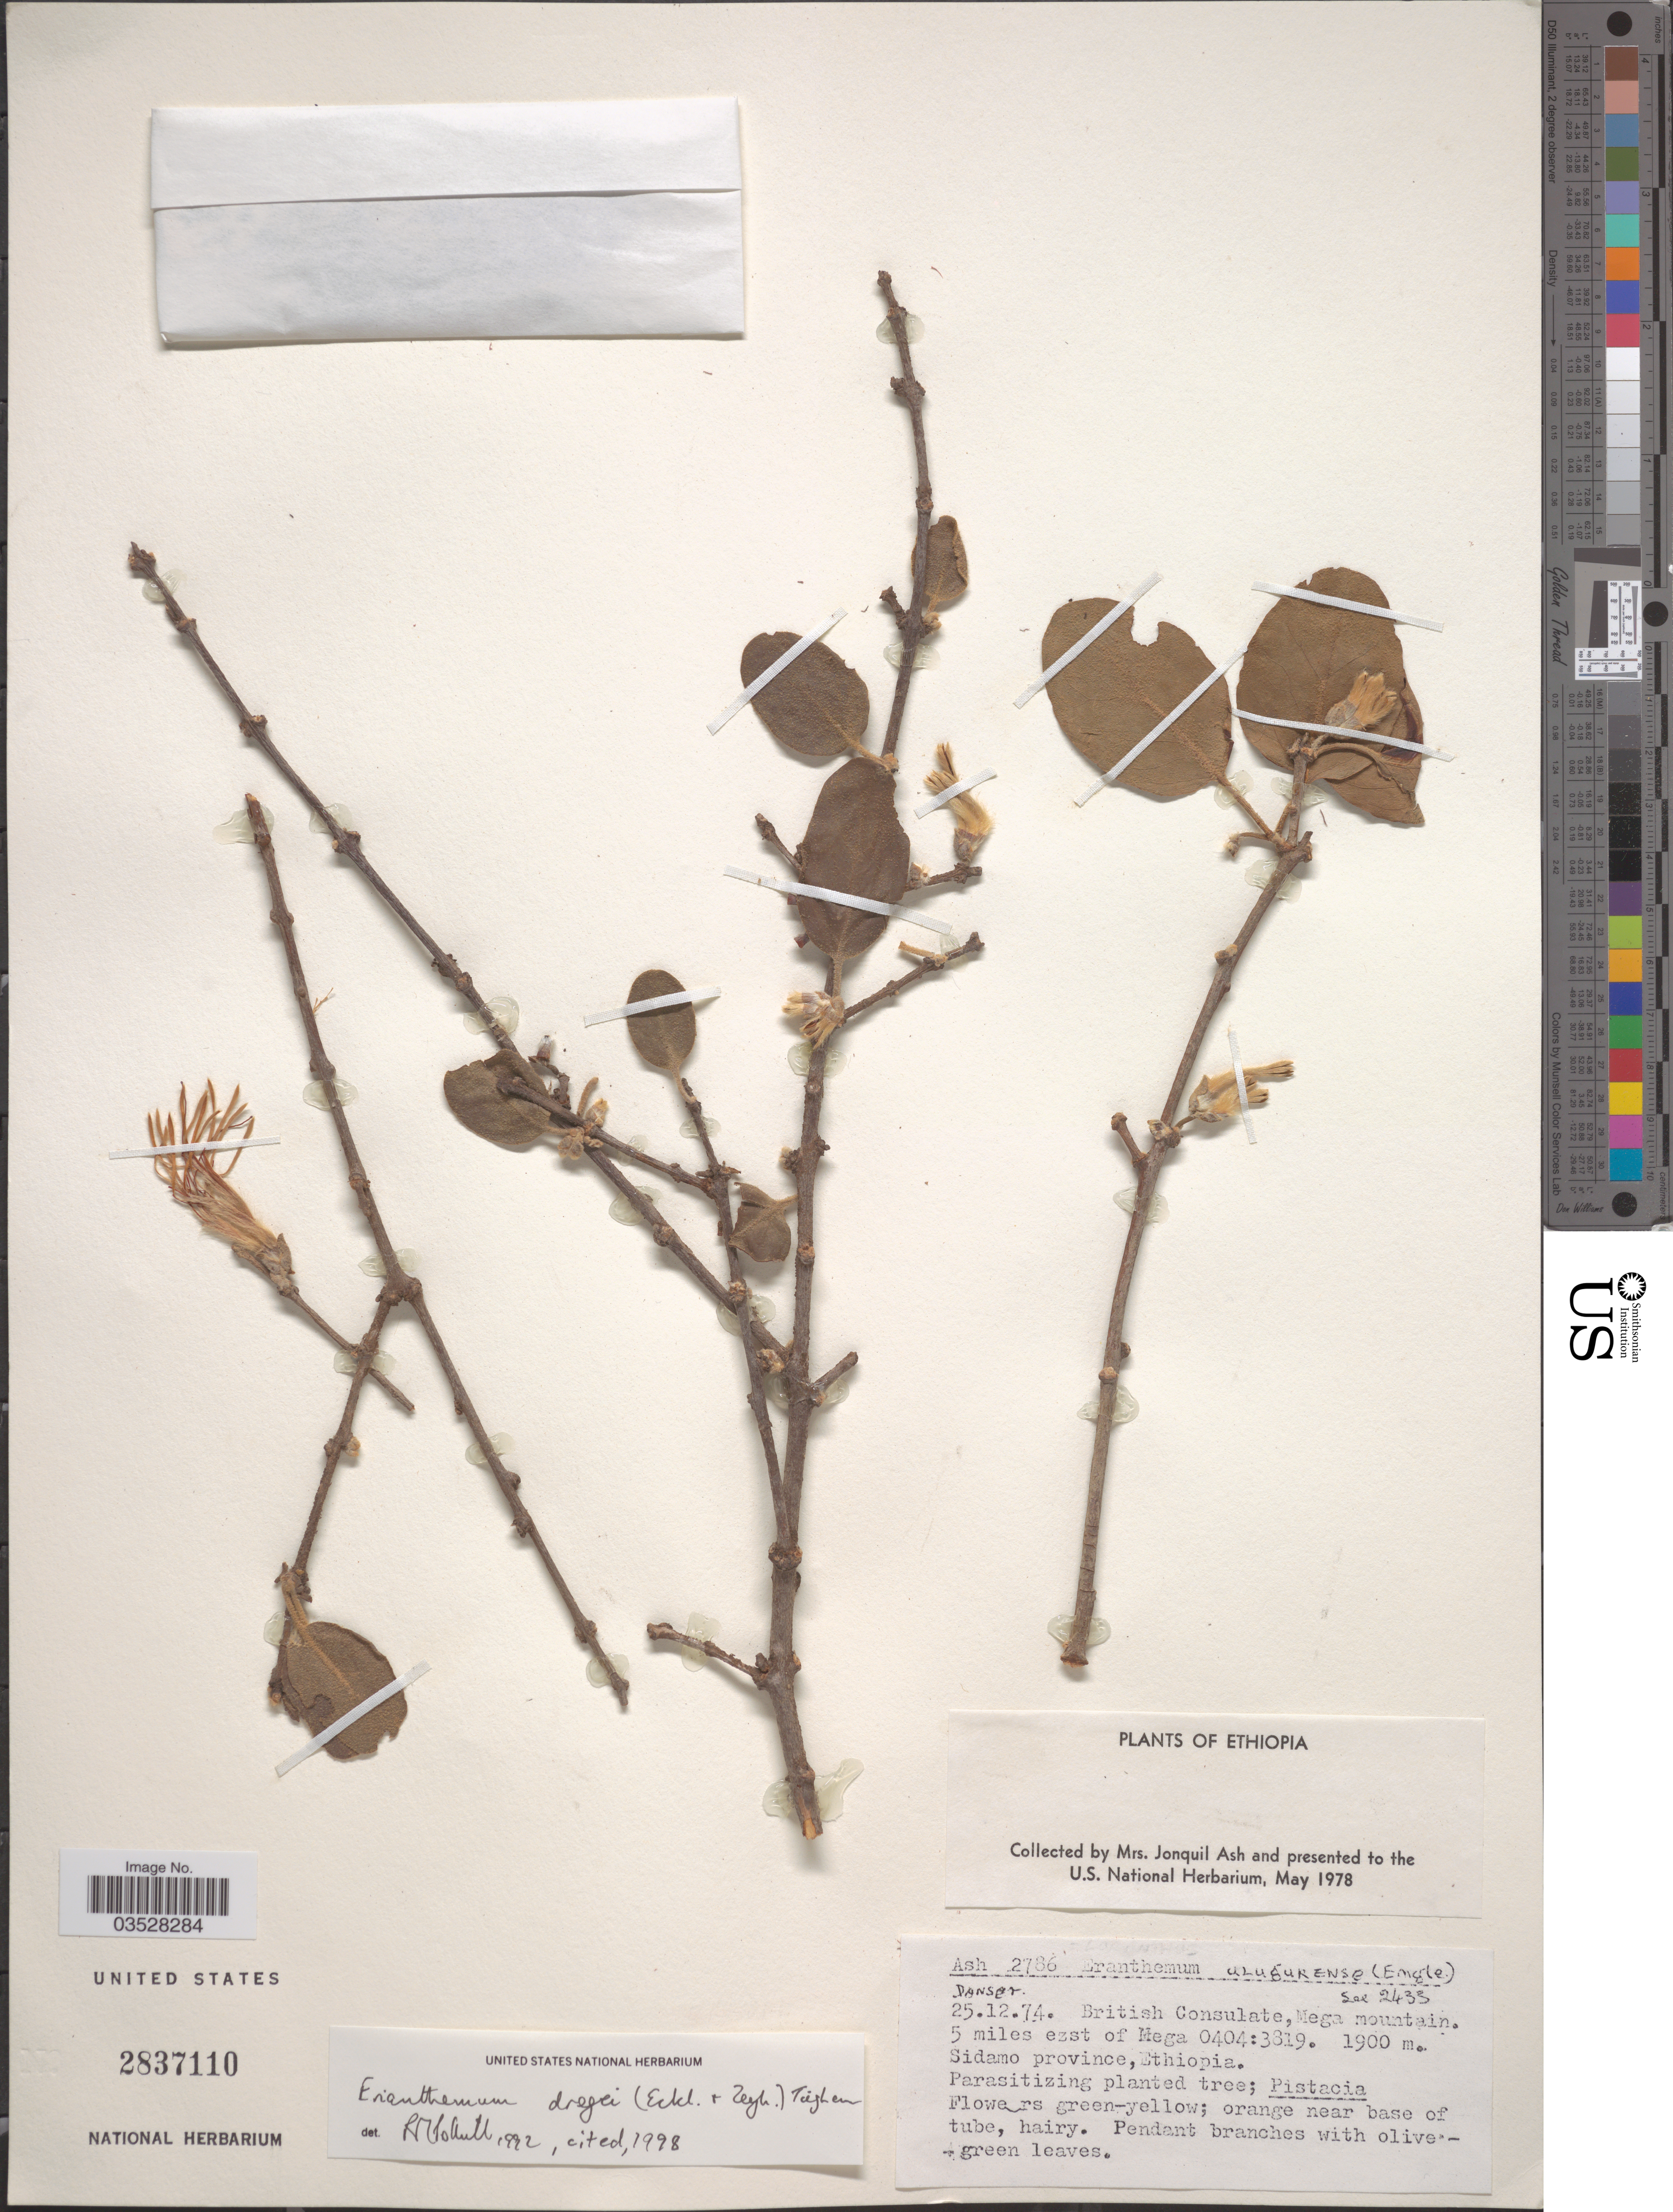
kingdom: Plantae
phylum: Tracheophyta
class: Magnoliopsida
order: Santalales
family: Loranthaceae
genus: Erianthemum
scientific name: Erianthemum dregei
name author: (Eckl. & Zeyh.) Tiegh.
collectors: J. Ash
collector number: Ash2786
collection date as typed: Transcribed d/m/y: 25/12/74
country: Ethiopia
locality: British Consulate, Mega mountain. 5 miles ezst of Mega 0404:3819. Sidamo province.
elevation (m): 1900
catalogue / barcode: US 2837110